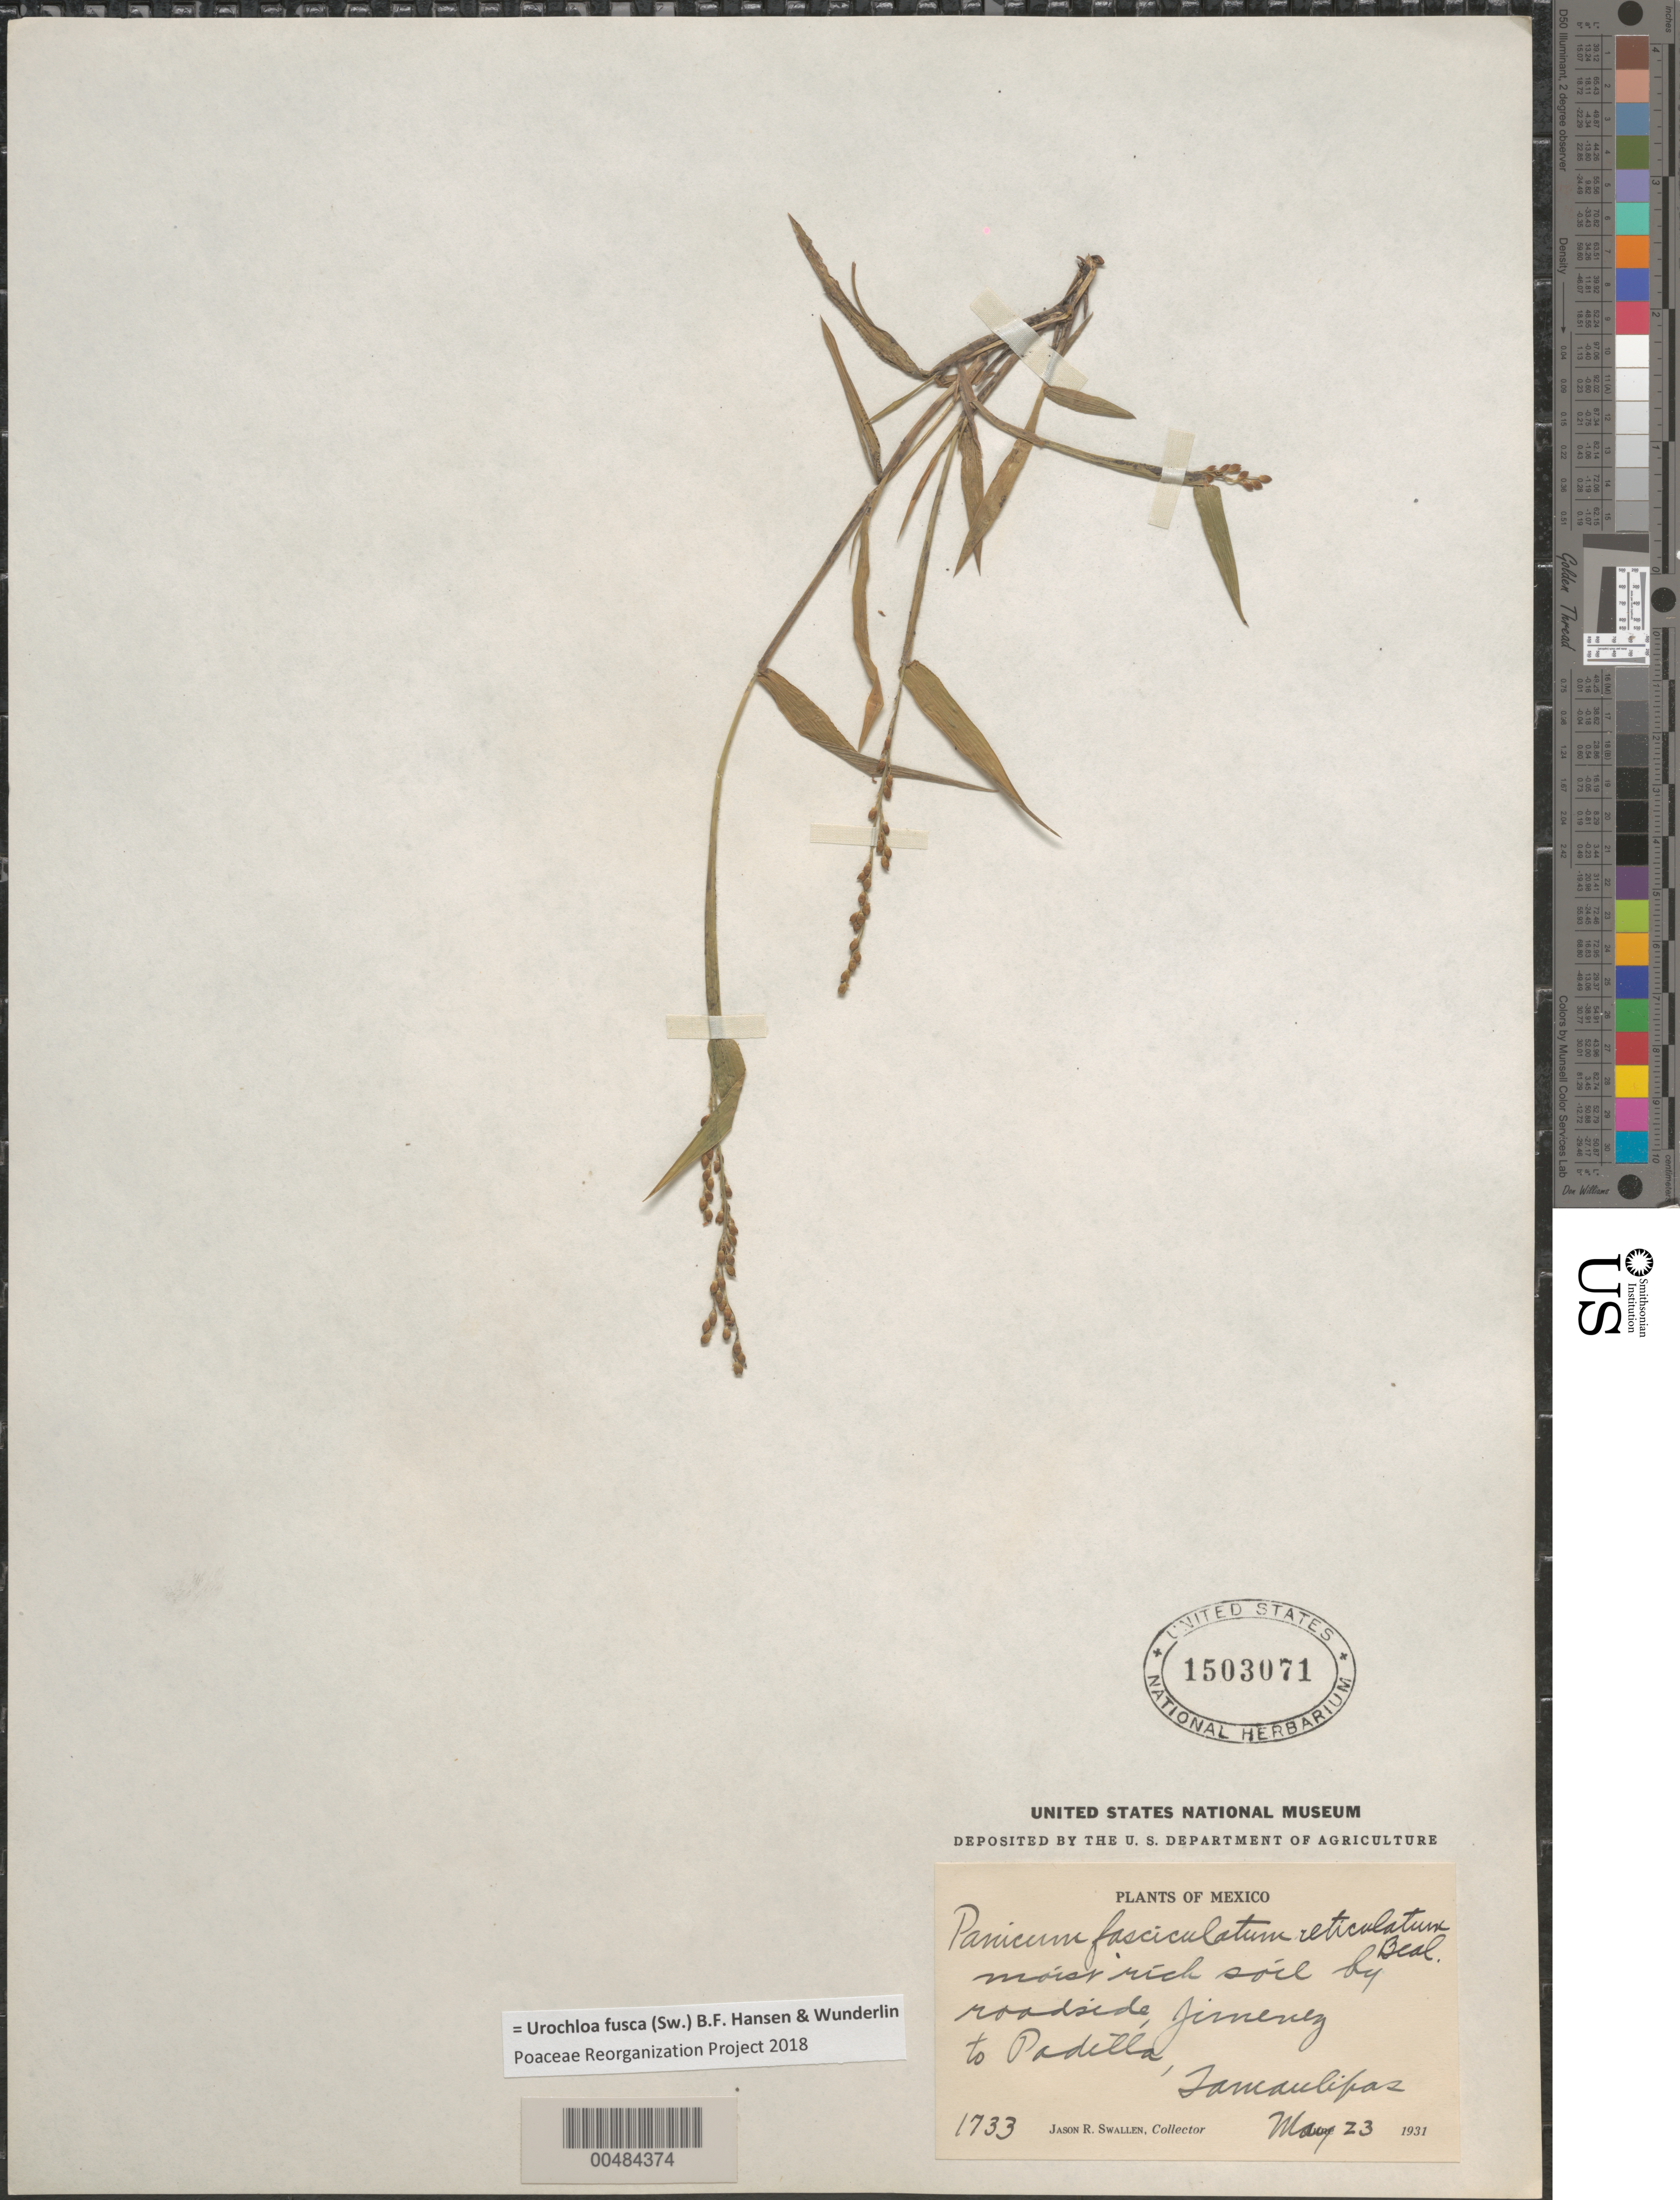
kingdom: Plantae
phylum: Tracheophyta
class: Liliopsida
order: Poales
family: Poaceae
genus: Brachiaria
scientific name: Brachiaria fasciculata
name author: (Sw.) Parodi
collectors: J. R. Swallen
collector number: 1733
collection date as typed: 23 May 1931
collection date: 1931-05-23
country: Mexico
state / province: Tamaulipas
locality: Jimenez to Padilla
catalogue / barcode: US 1503071